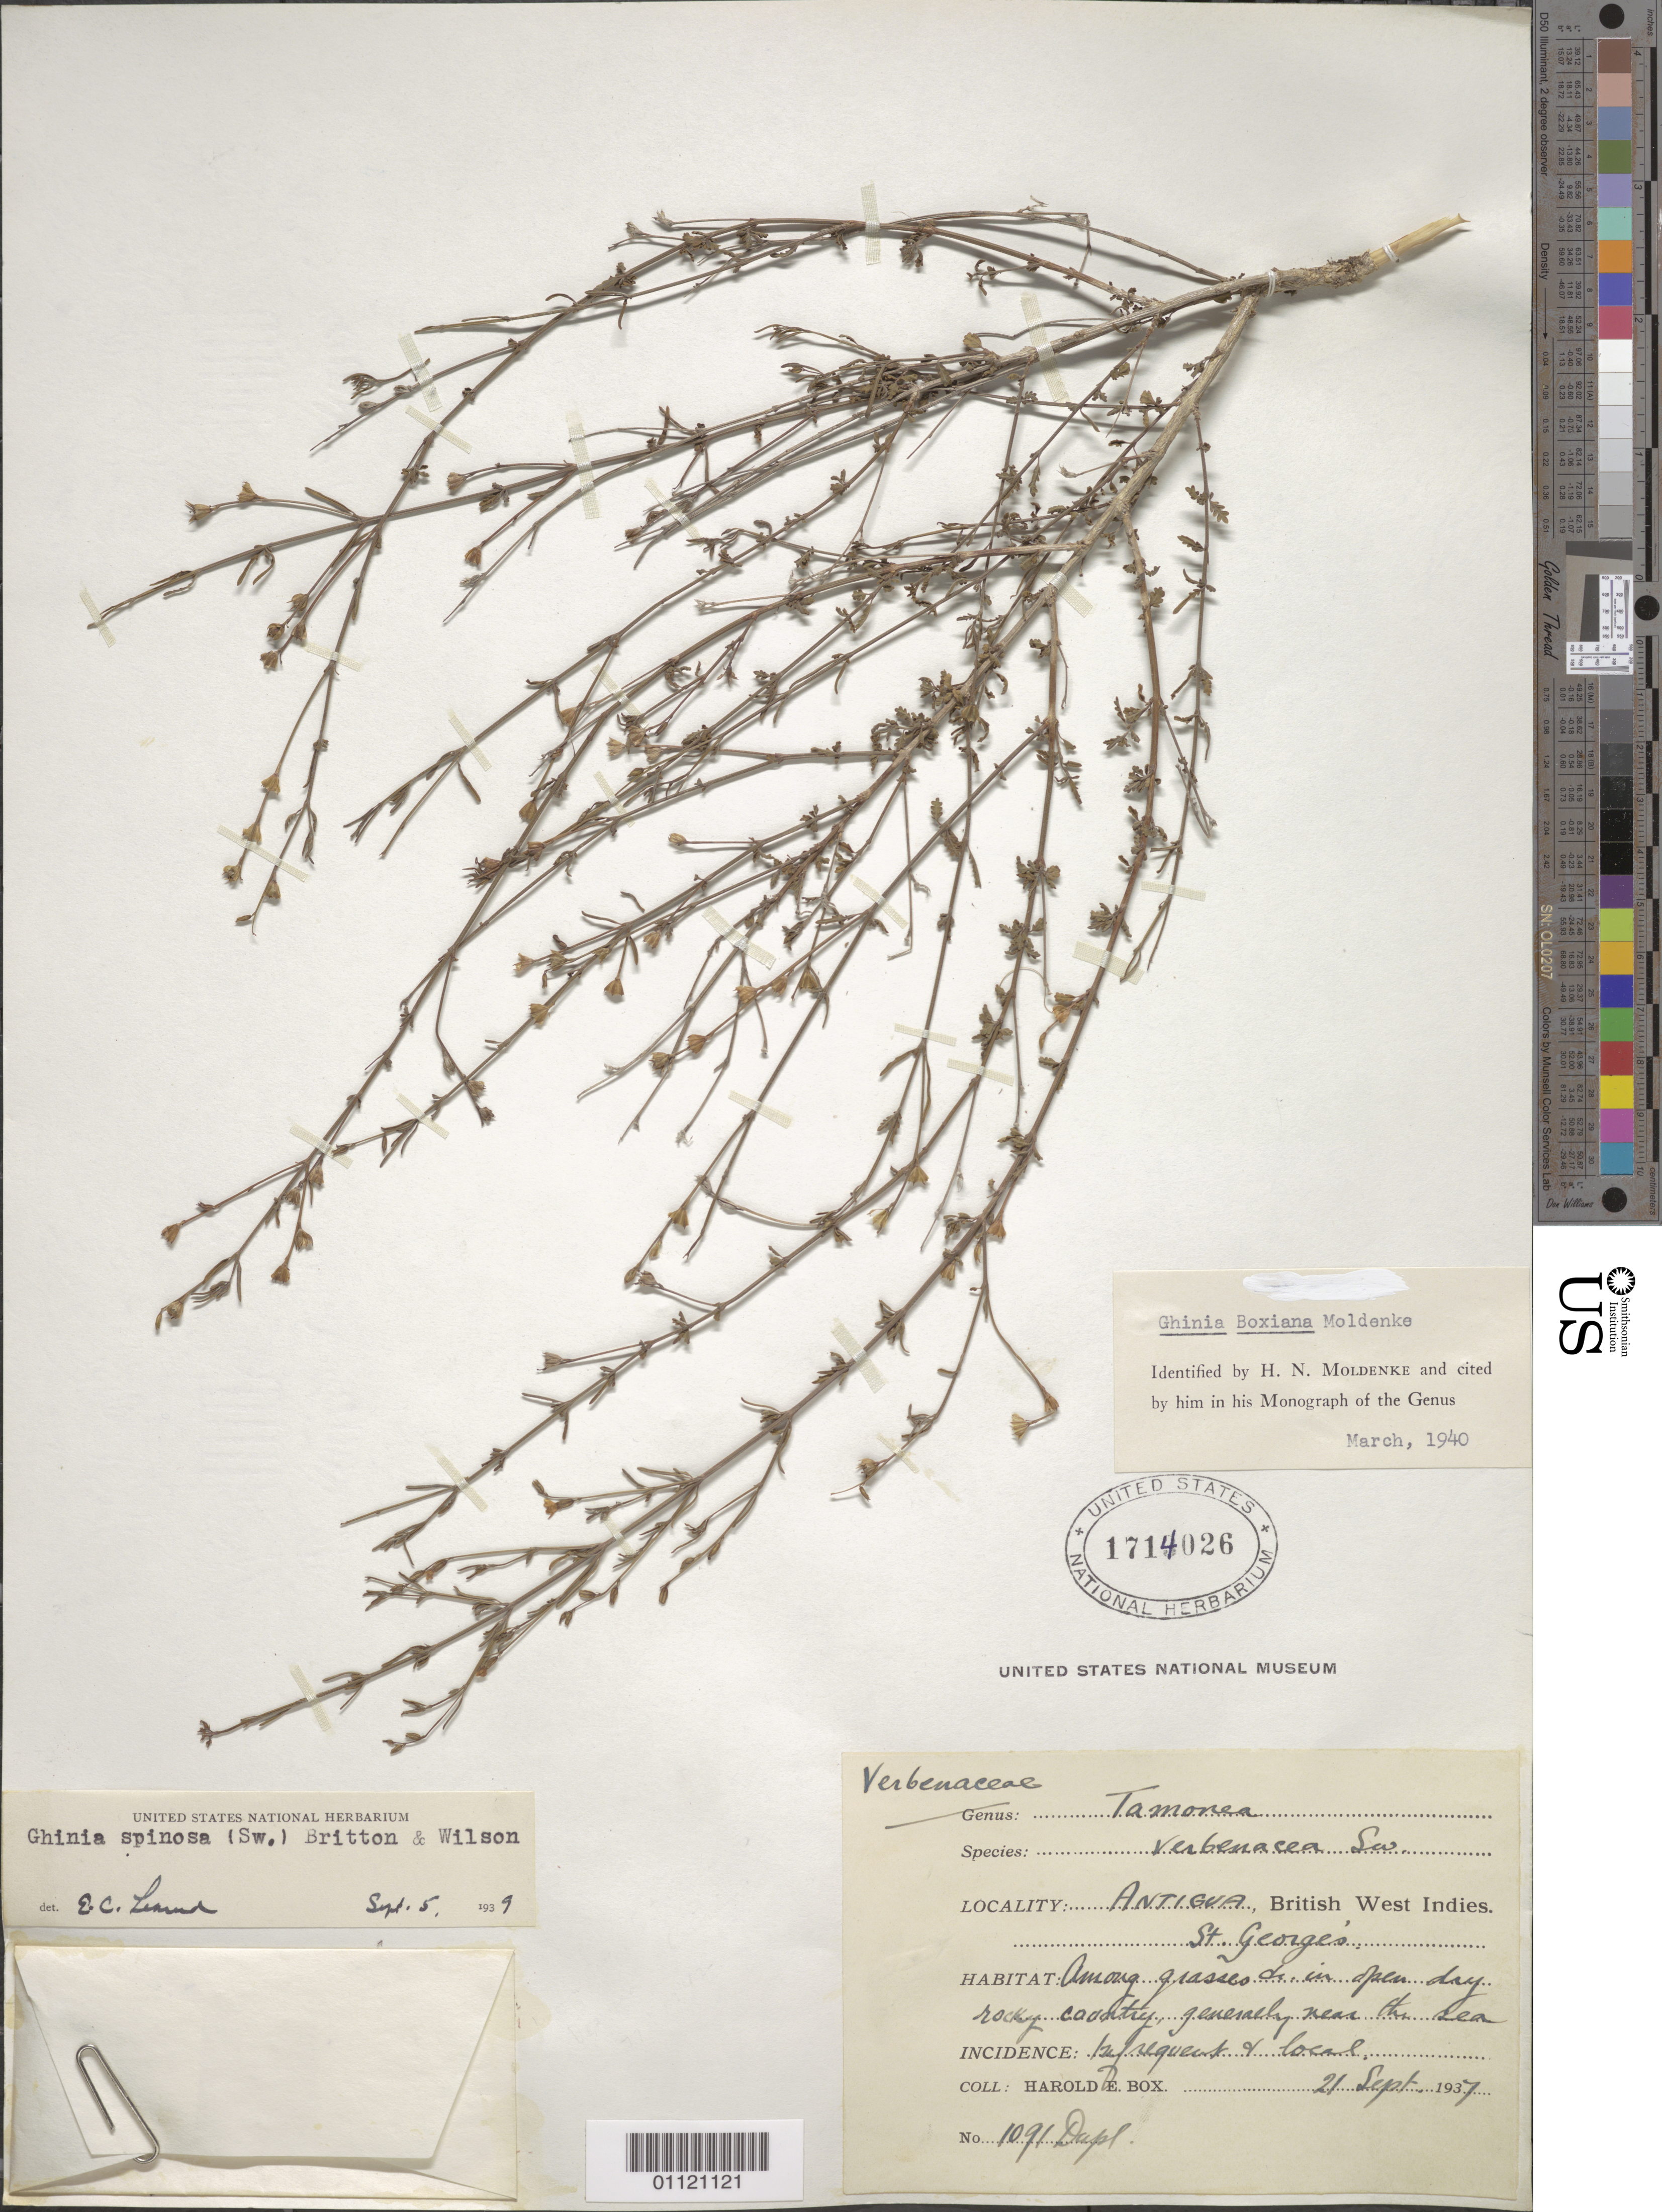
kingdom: Plantae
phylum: Tracheophyta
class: Magnoliopsida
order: Lamiales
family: Verbenaceae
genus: Tamonea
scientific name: Tamonea boxiana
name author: (Moldenke) R.A. Howard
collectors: H. E. Box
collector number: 1091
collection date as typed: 21 Sep 1937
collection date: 1937-09-21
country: Antigua and Barbuda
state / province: Saint George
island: Antigua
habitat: Among grasses in open dry rocky country, generally near the sea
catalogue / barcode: US 1714026